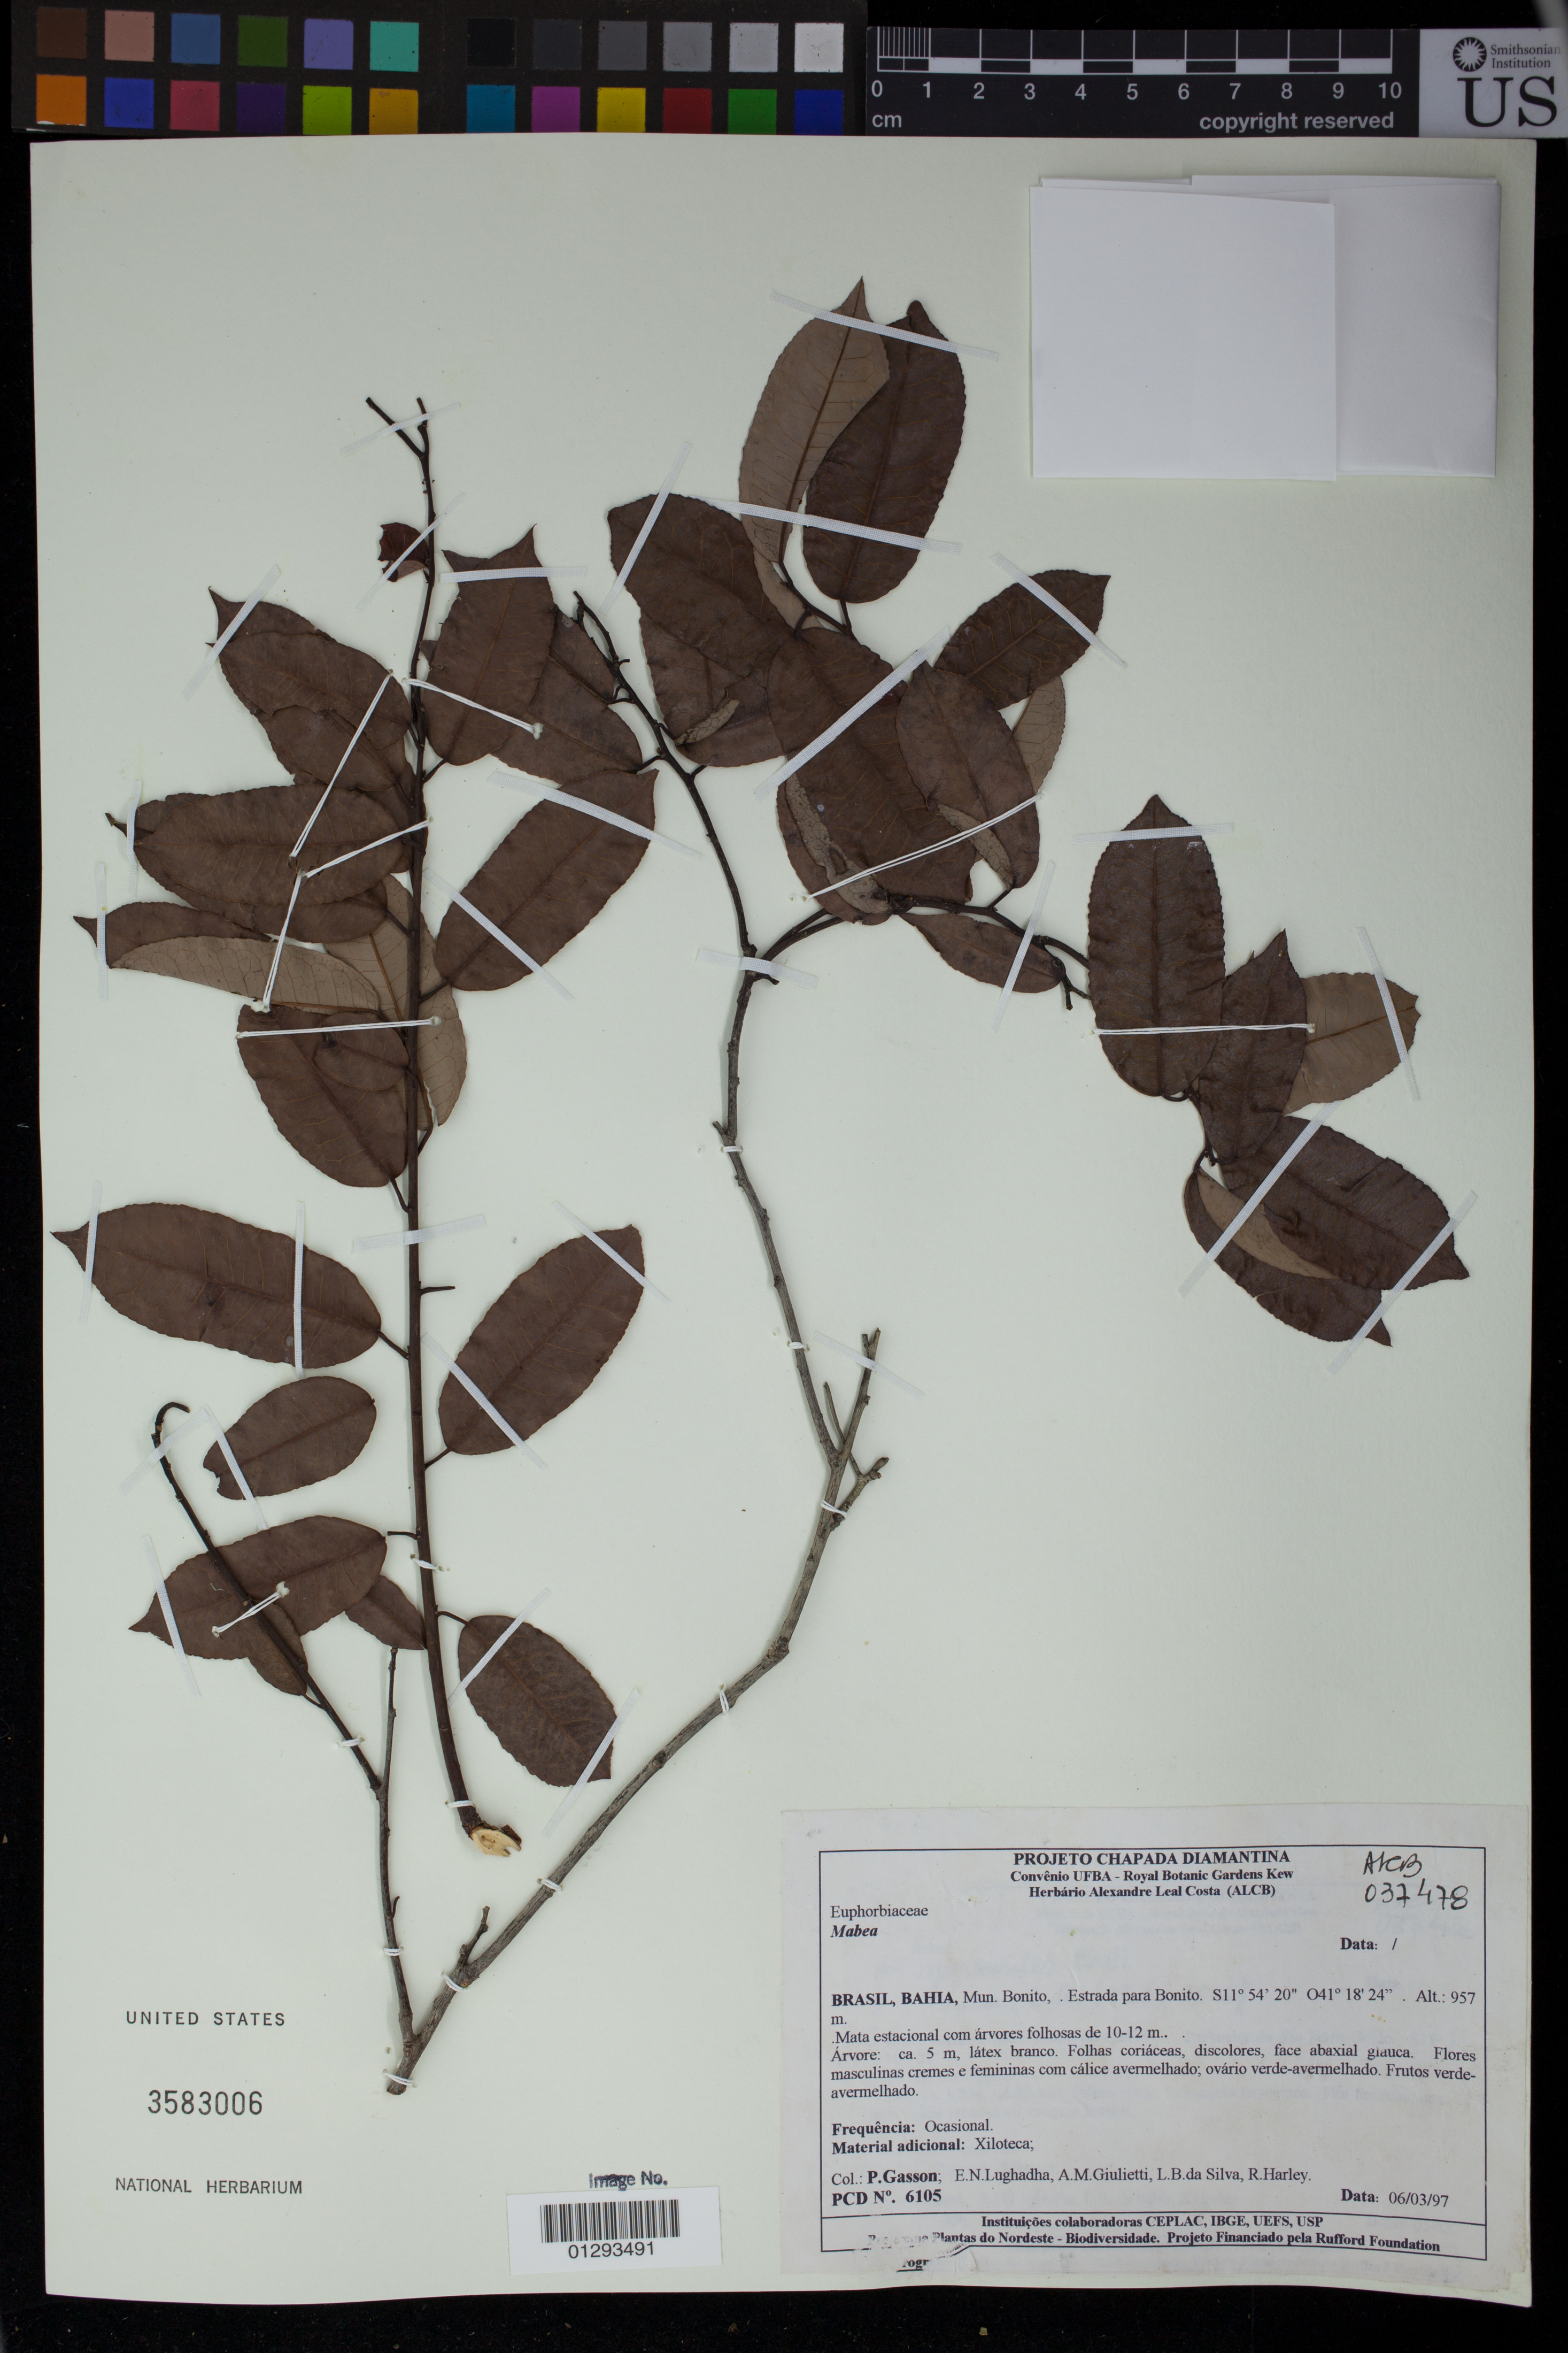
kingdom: Plantae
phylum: Tracheophyta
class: Magnoliopsida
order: Malpighiales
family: Euphorbiaceae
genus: Mabea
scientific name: Mabea sp.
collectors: P. Gasson, E. Nic Lughadha, A. M. Giulietti, L. Silva da & R. Harley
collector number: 6105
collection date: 1997-03-06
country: Brazil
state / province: Bahia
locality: Mun Bonito. Estrada para Bonito.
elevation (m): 957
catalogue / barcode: US 3583006